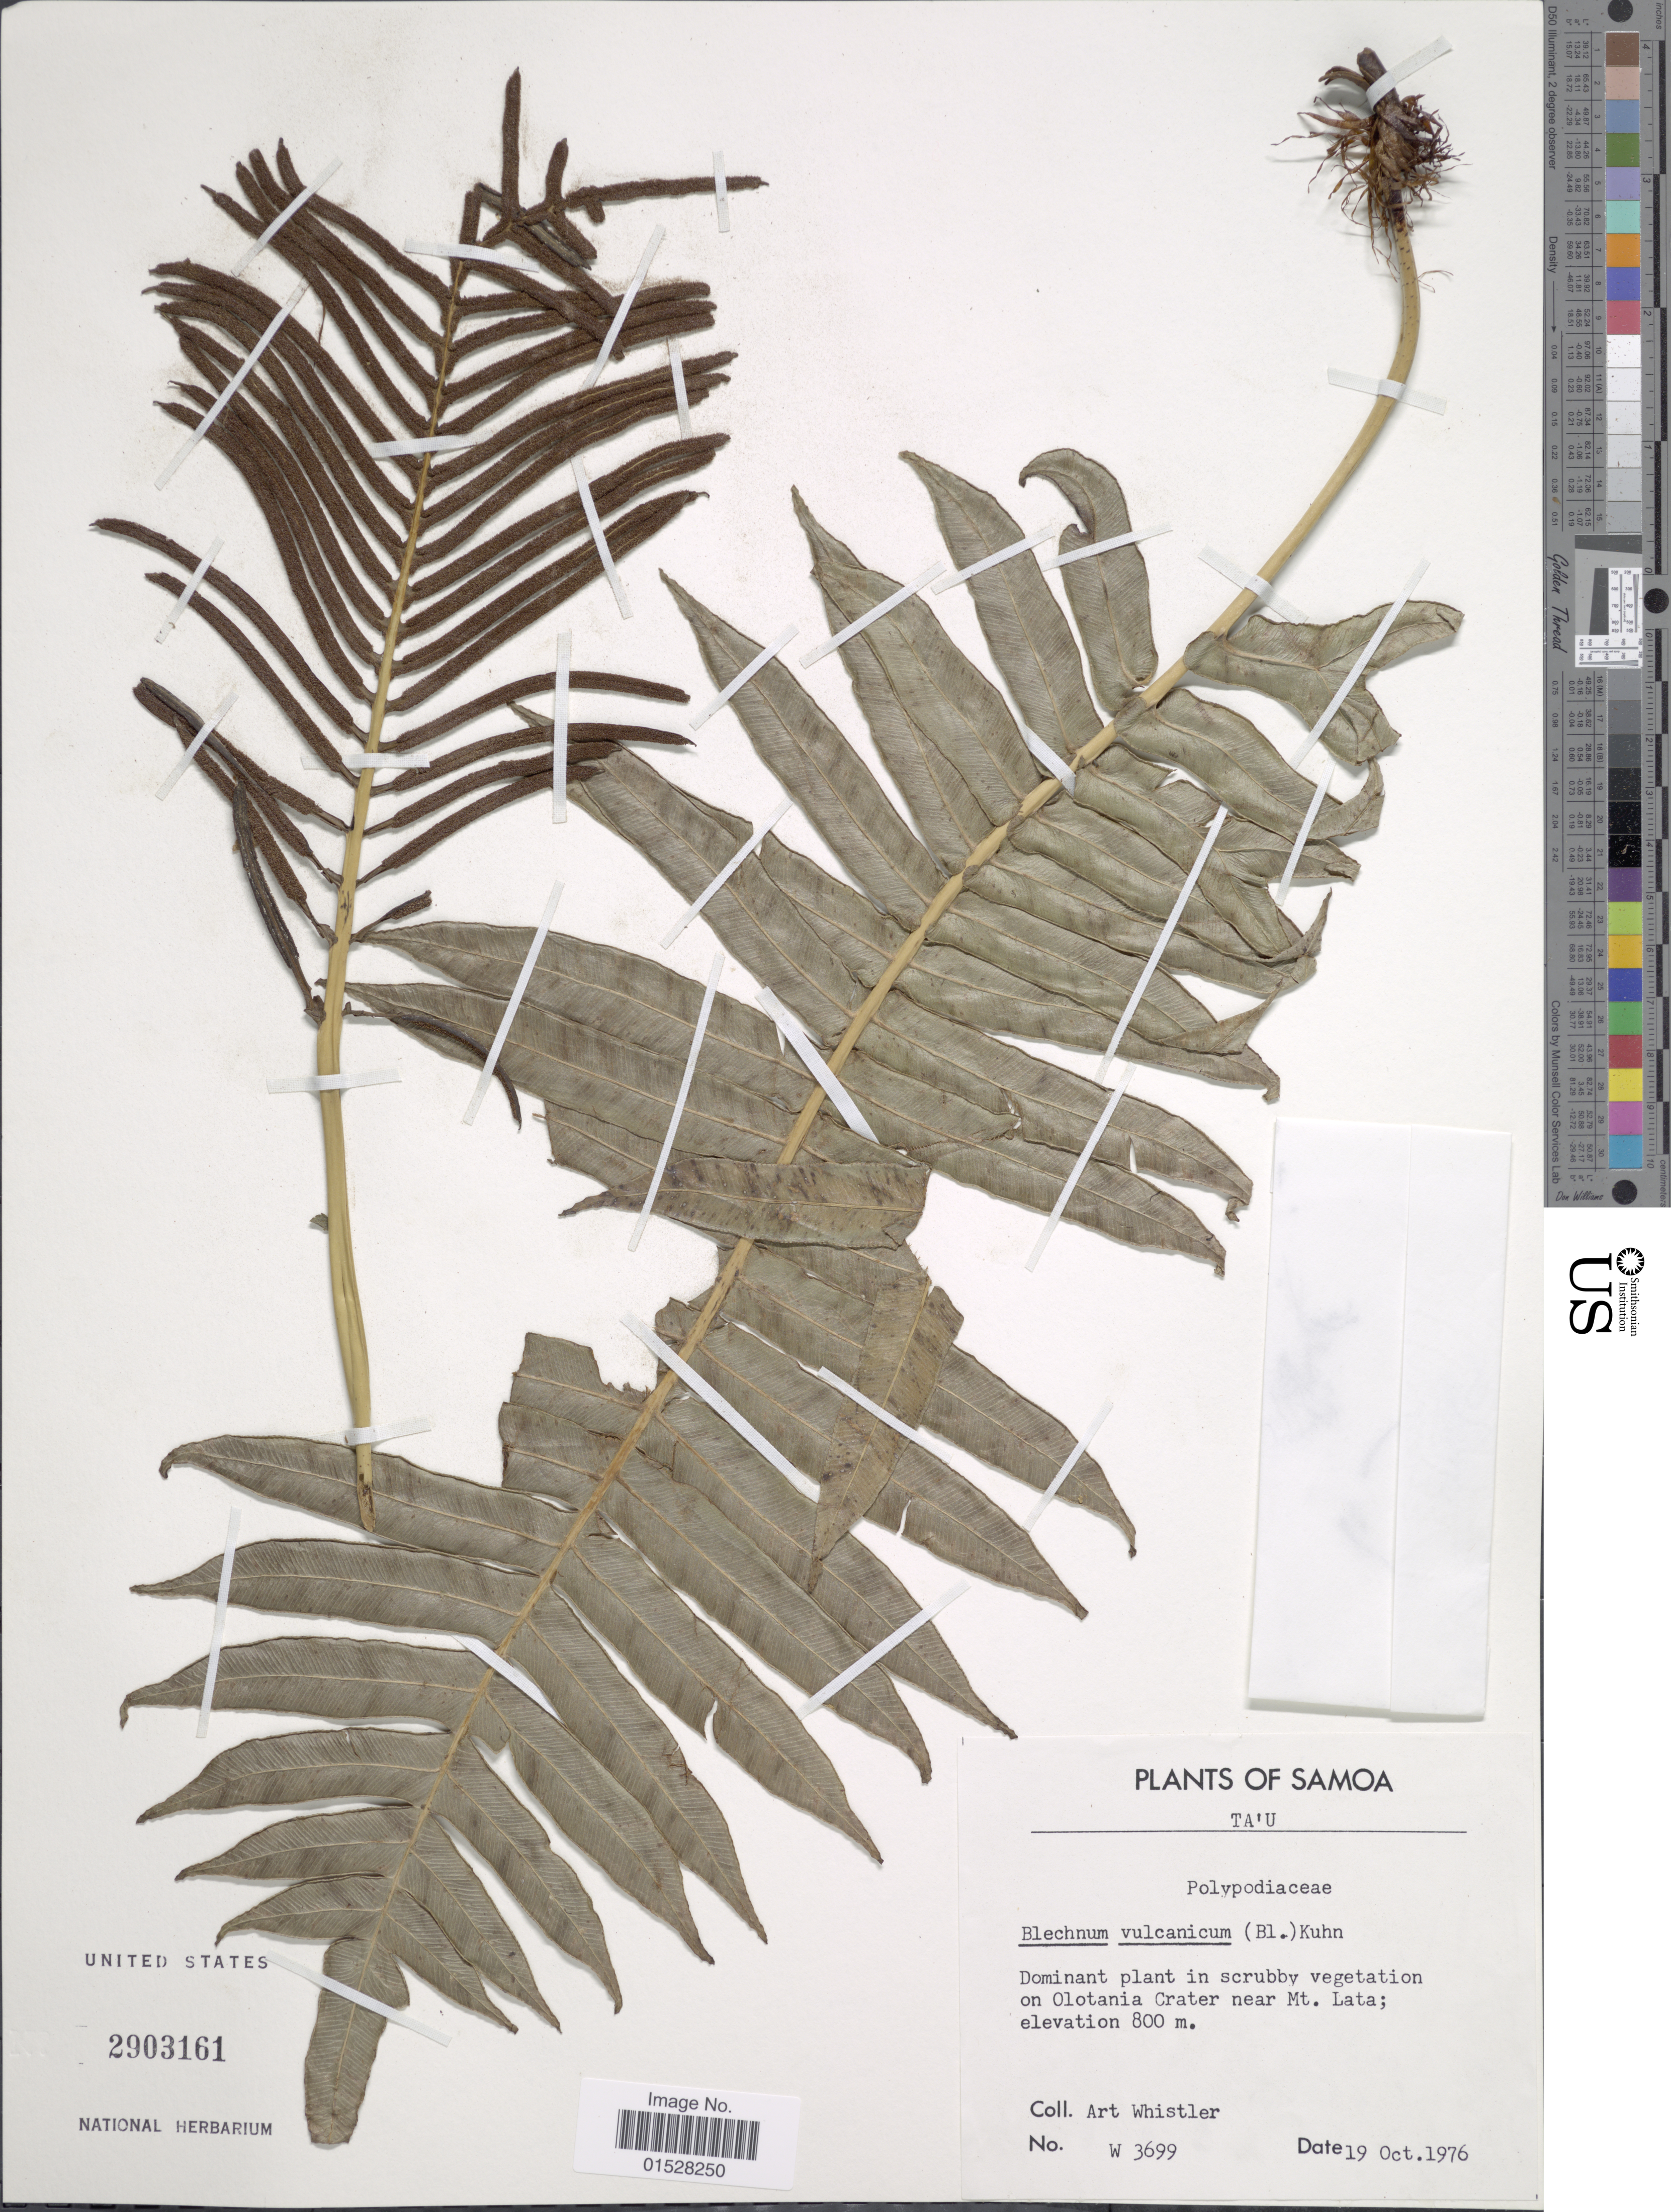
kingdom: Plantae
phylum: Tracheophyta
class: Polypodiopsida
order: Polypodiales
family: Blechnaceae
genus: Blechnum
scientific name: Blechnum vulcanicum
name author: (Blume) Kuhn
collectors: A. Whistler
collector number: W 3699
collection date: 1976-10-19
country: American Samoa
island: Ta'u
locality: in scrubby vegetation on Olotania Crater near Mt. Lata.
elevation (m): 800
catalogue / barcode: US 2903161